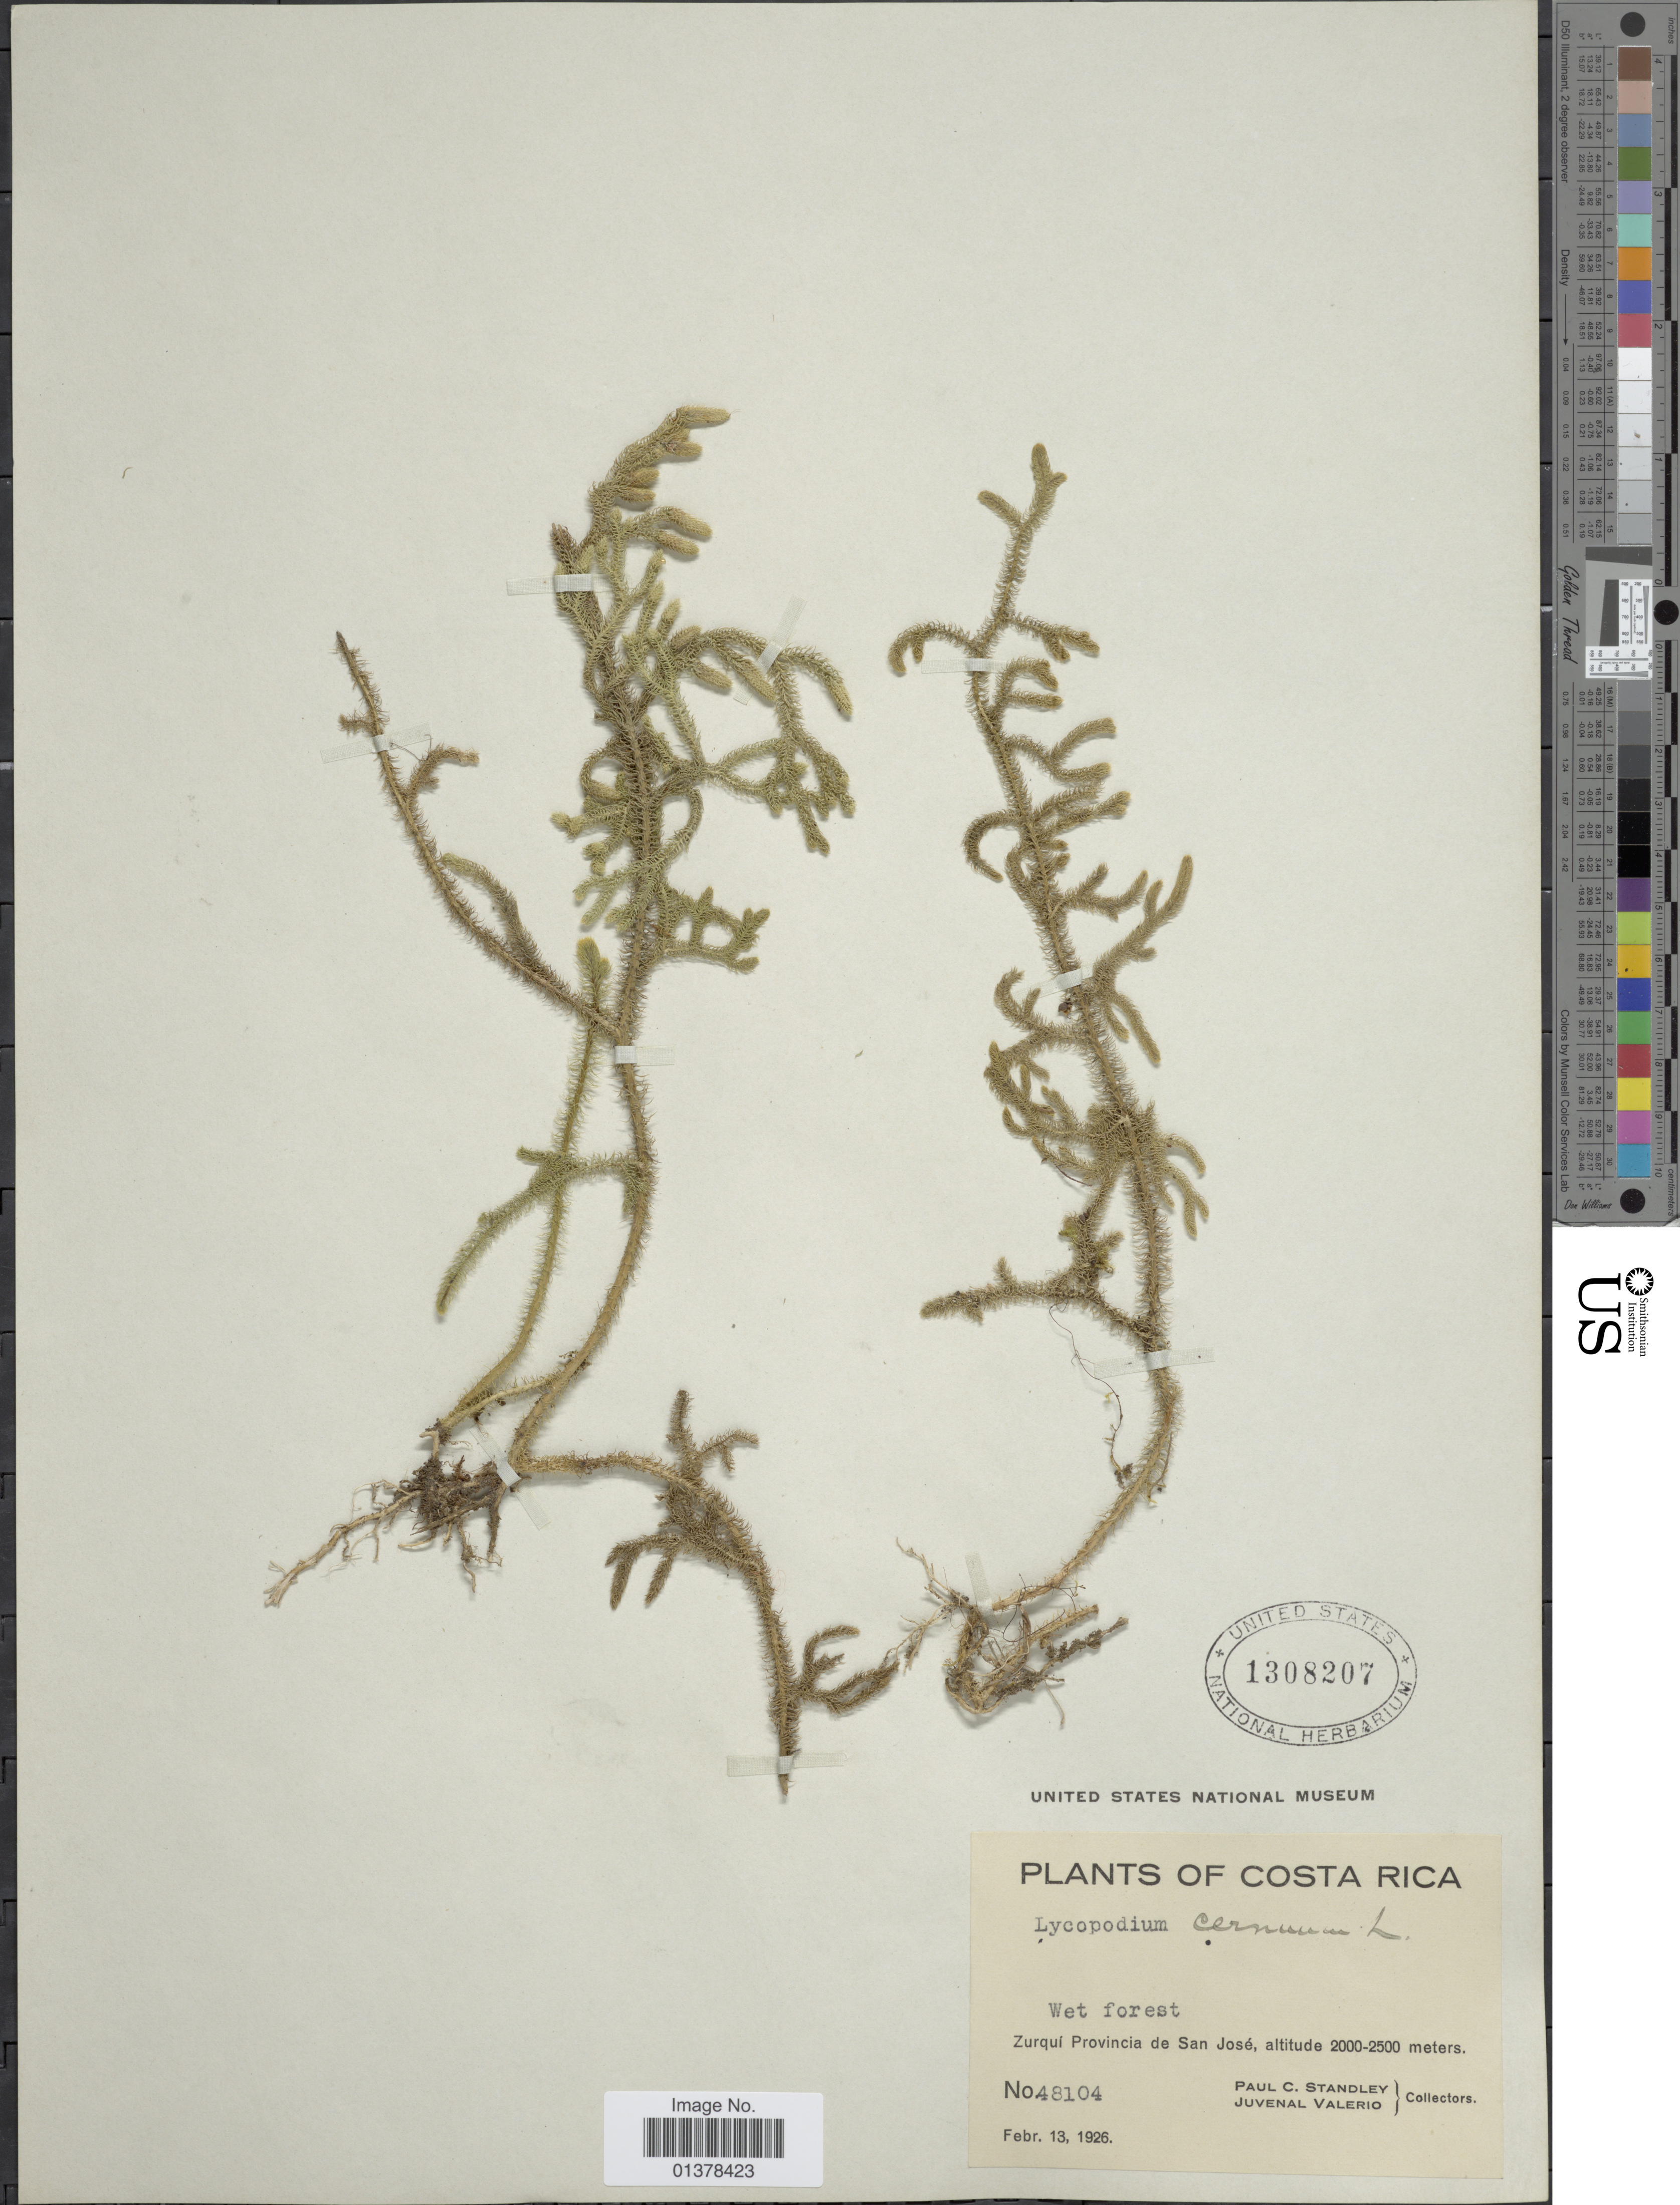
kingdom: Plantae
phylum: Tracheophyta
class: Lycopodiopsida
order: Lycopodiales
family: Lycopodiaceae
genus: Palhinhaea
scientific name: Palhinhaea cernua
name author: (L.) Vasc. & Franco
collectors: P. C. Standley & J. Valerio R.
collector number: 48104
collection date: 1926-02-13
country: Costa Rica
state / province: San José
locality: Zurqui Provincia de San José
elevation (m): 2000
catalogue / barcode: US 1308207